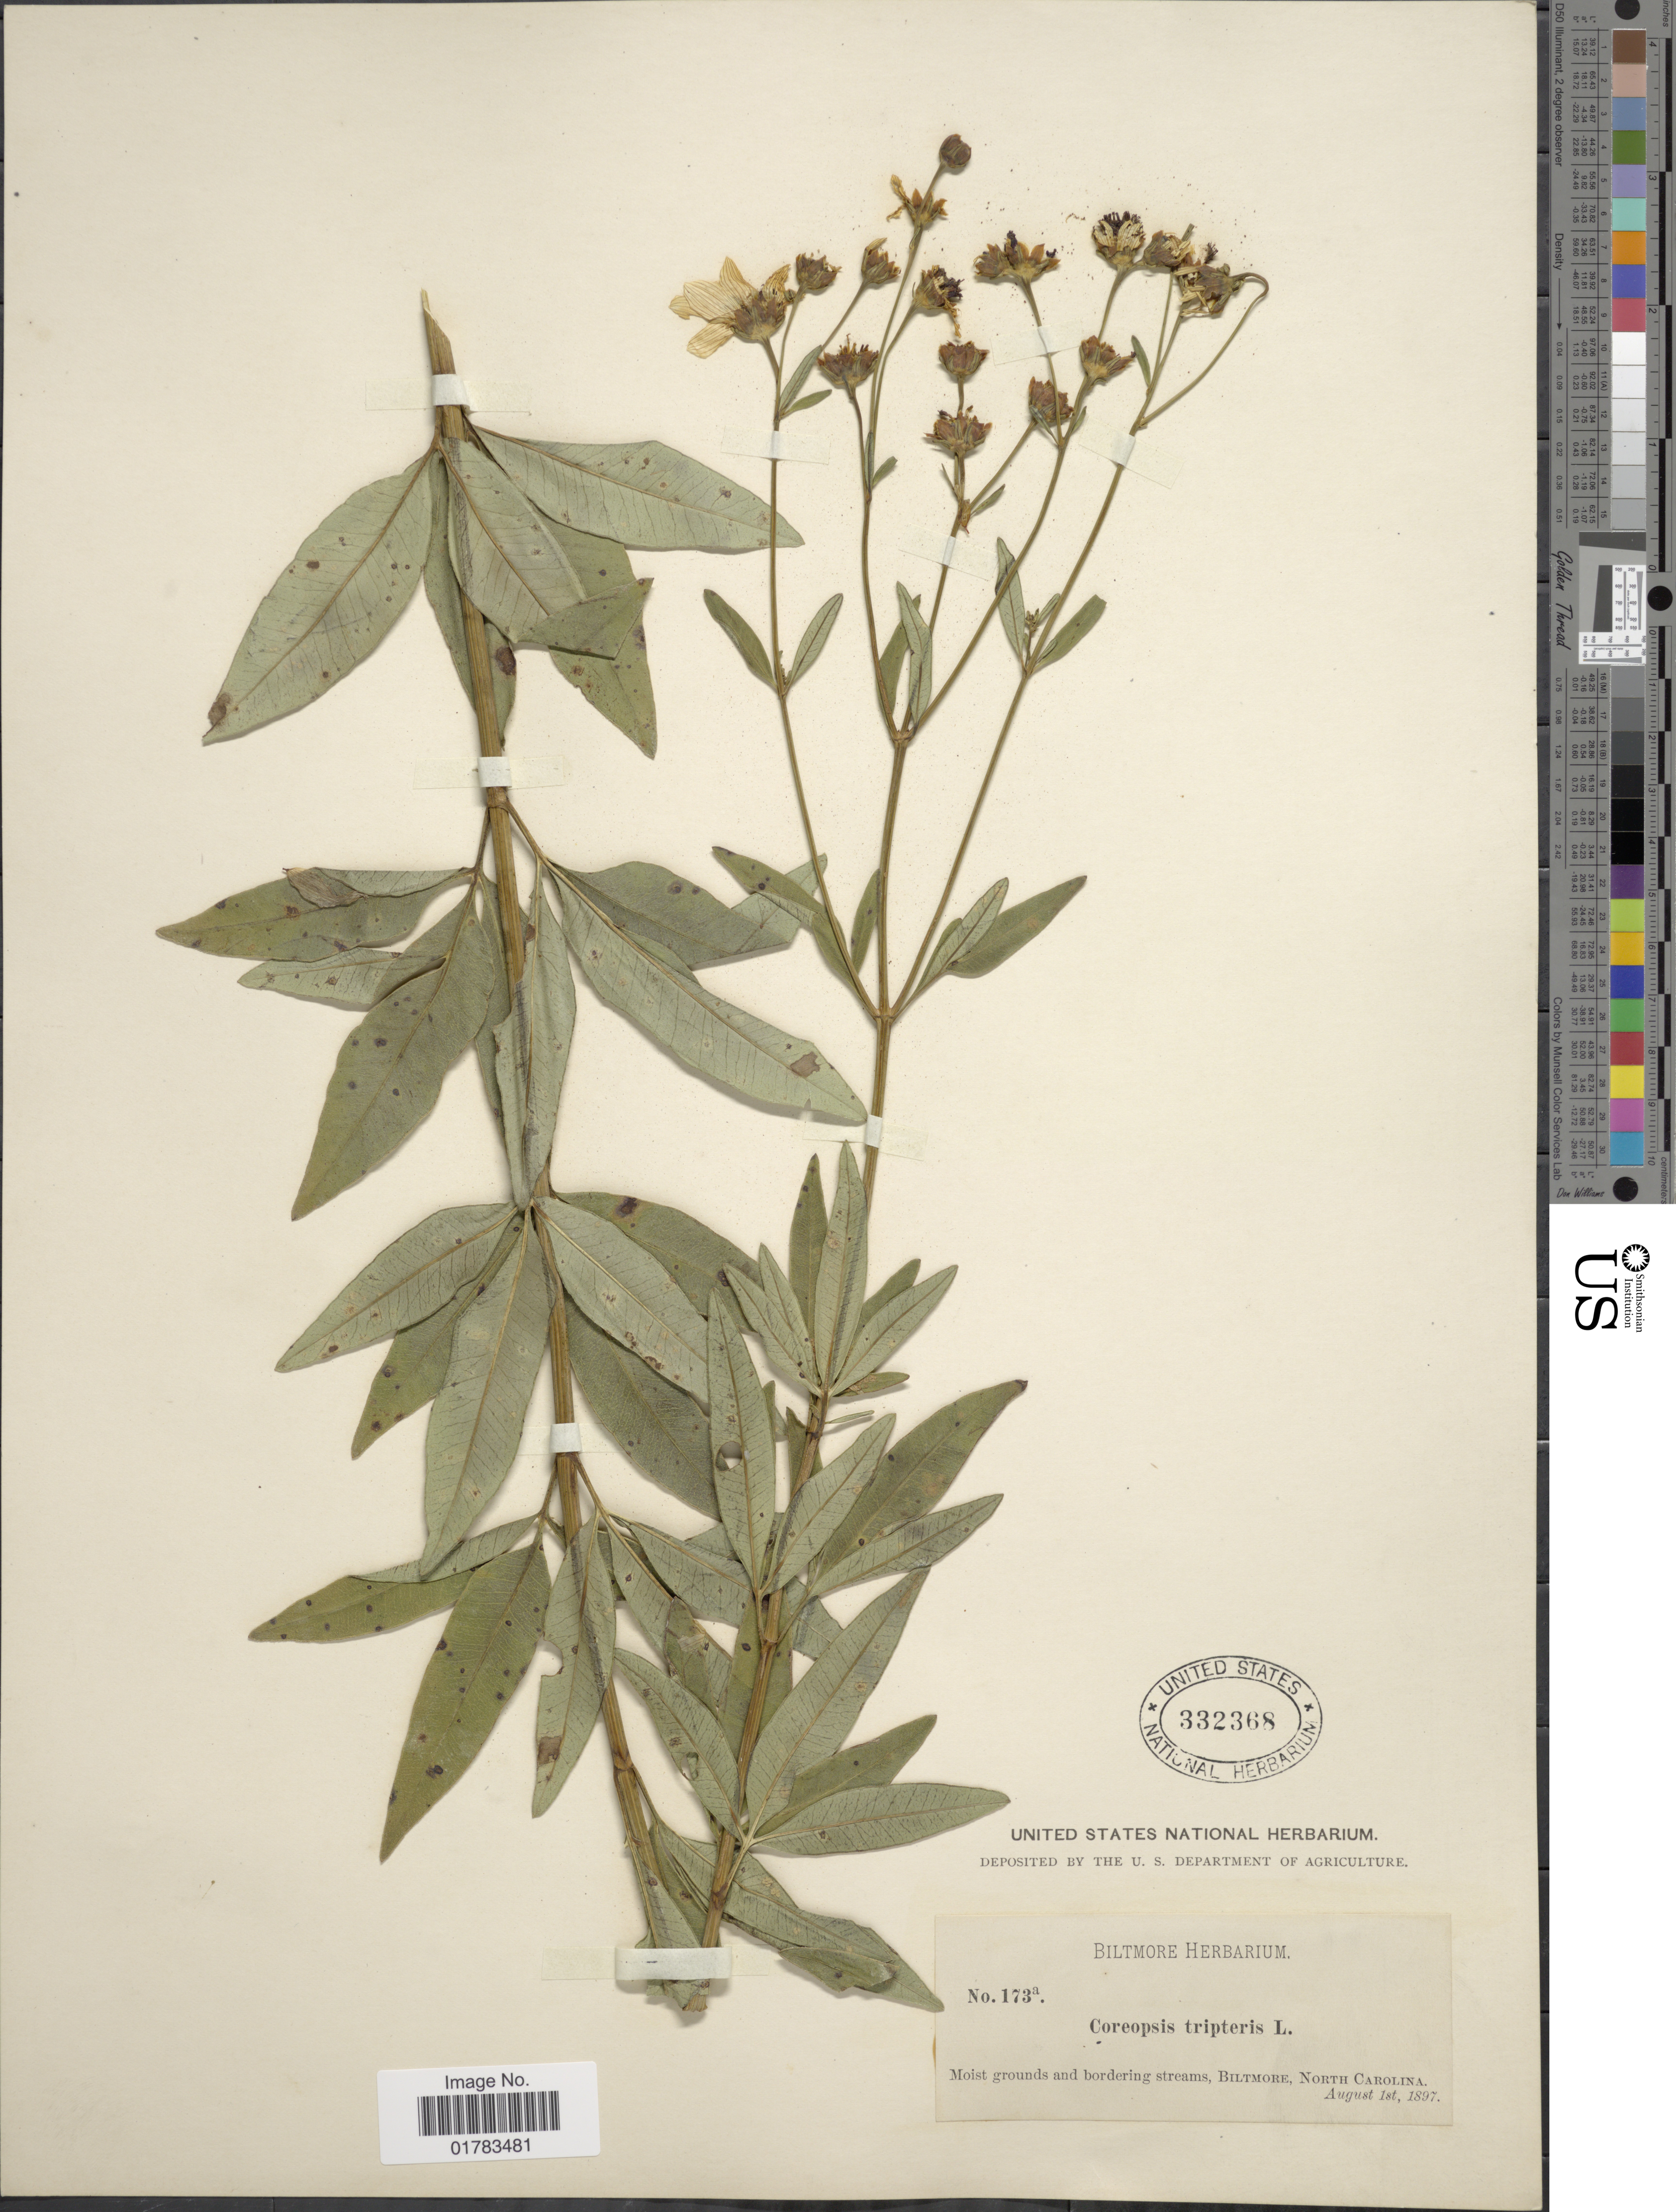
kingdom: Plantae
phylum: Tracheophyta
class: Magnoliopsida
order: Asterales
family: Asteraceae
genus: Coreopsis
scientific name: Coreopsis tripteris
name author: L.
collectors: ex herb. Biltmore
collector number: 173a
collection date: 1897-08-01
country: United States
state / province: North Carolina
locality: Moist grounds and bordering streams, Biltmore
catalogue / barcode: US 332368